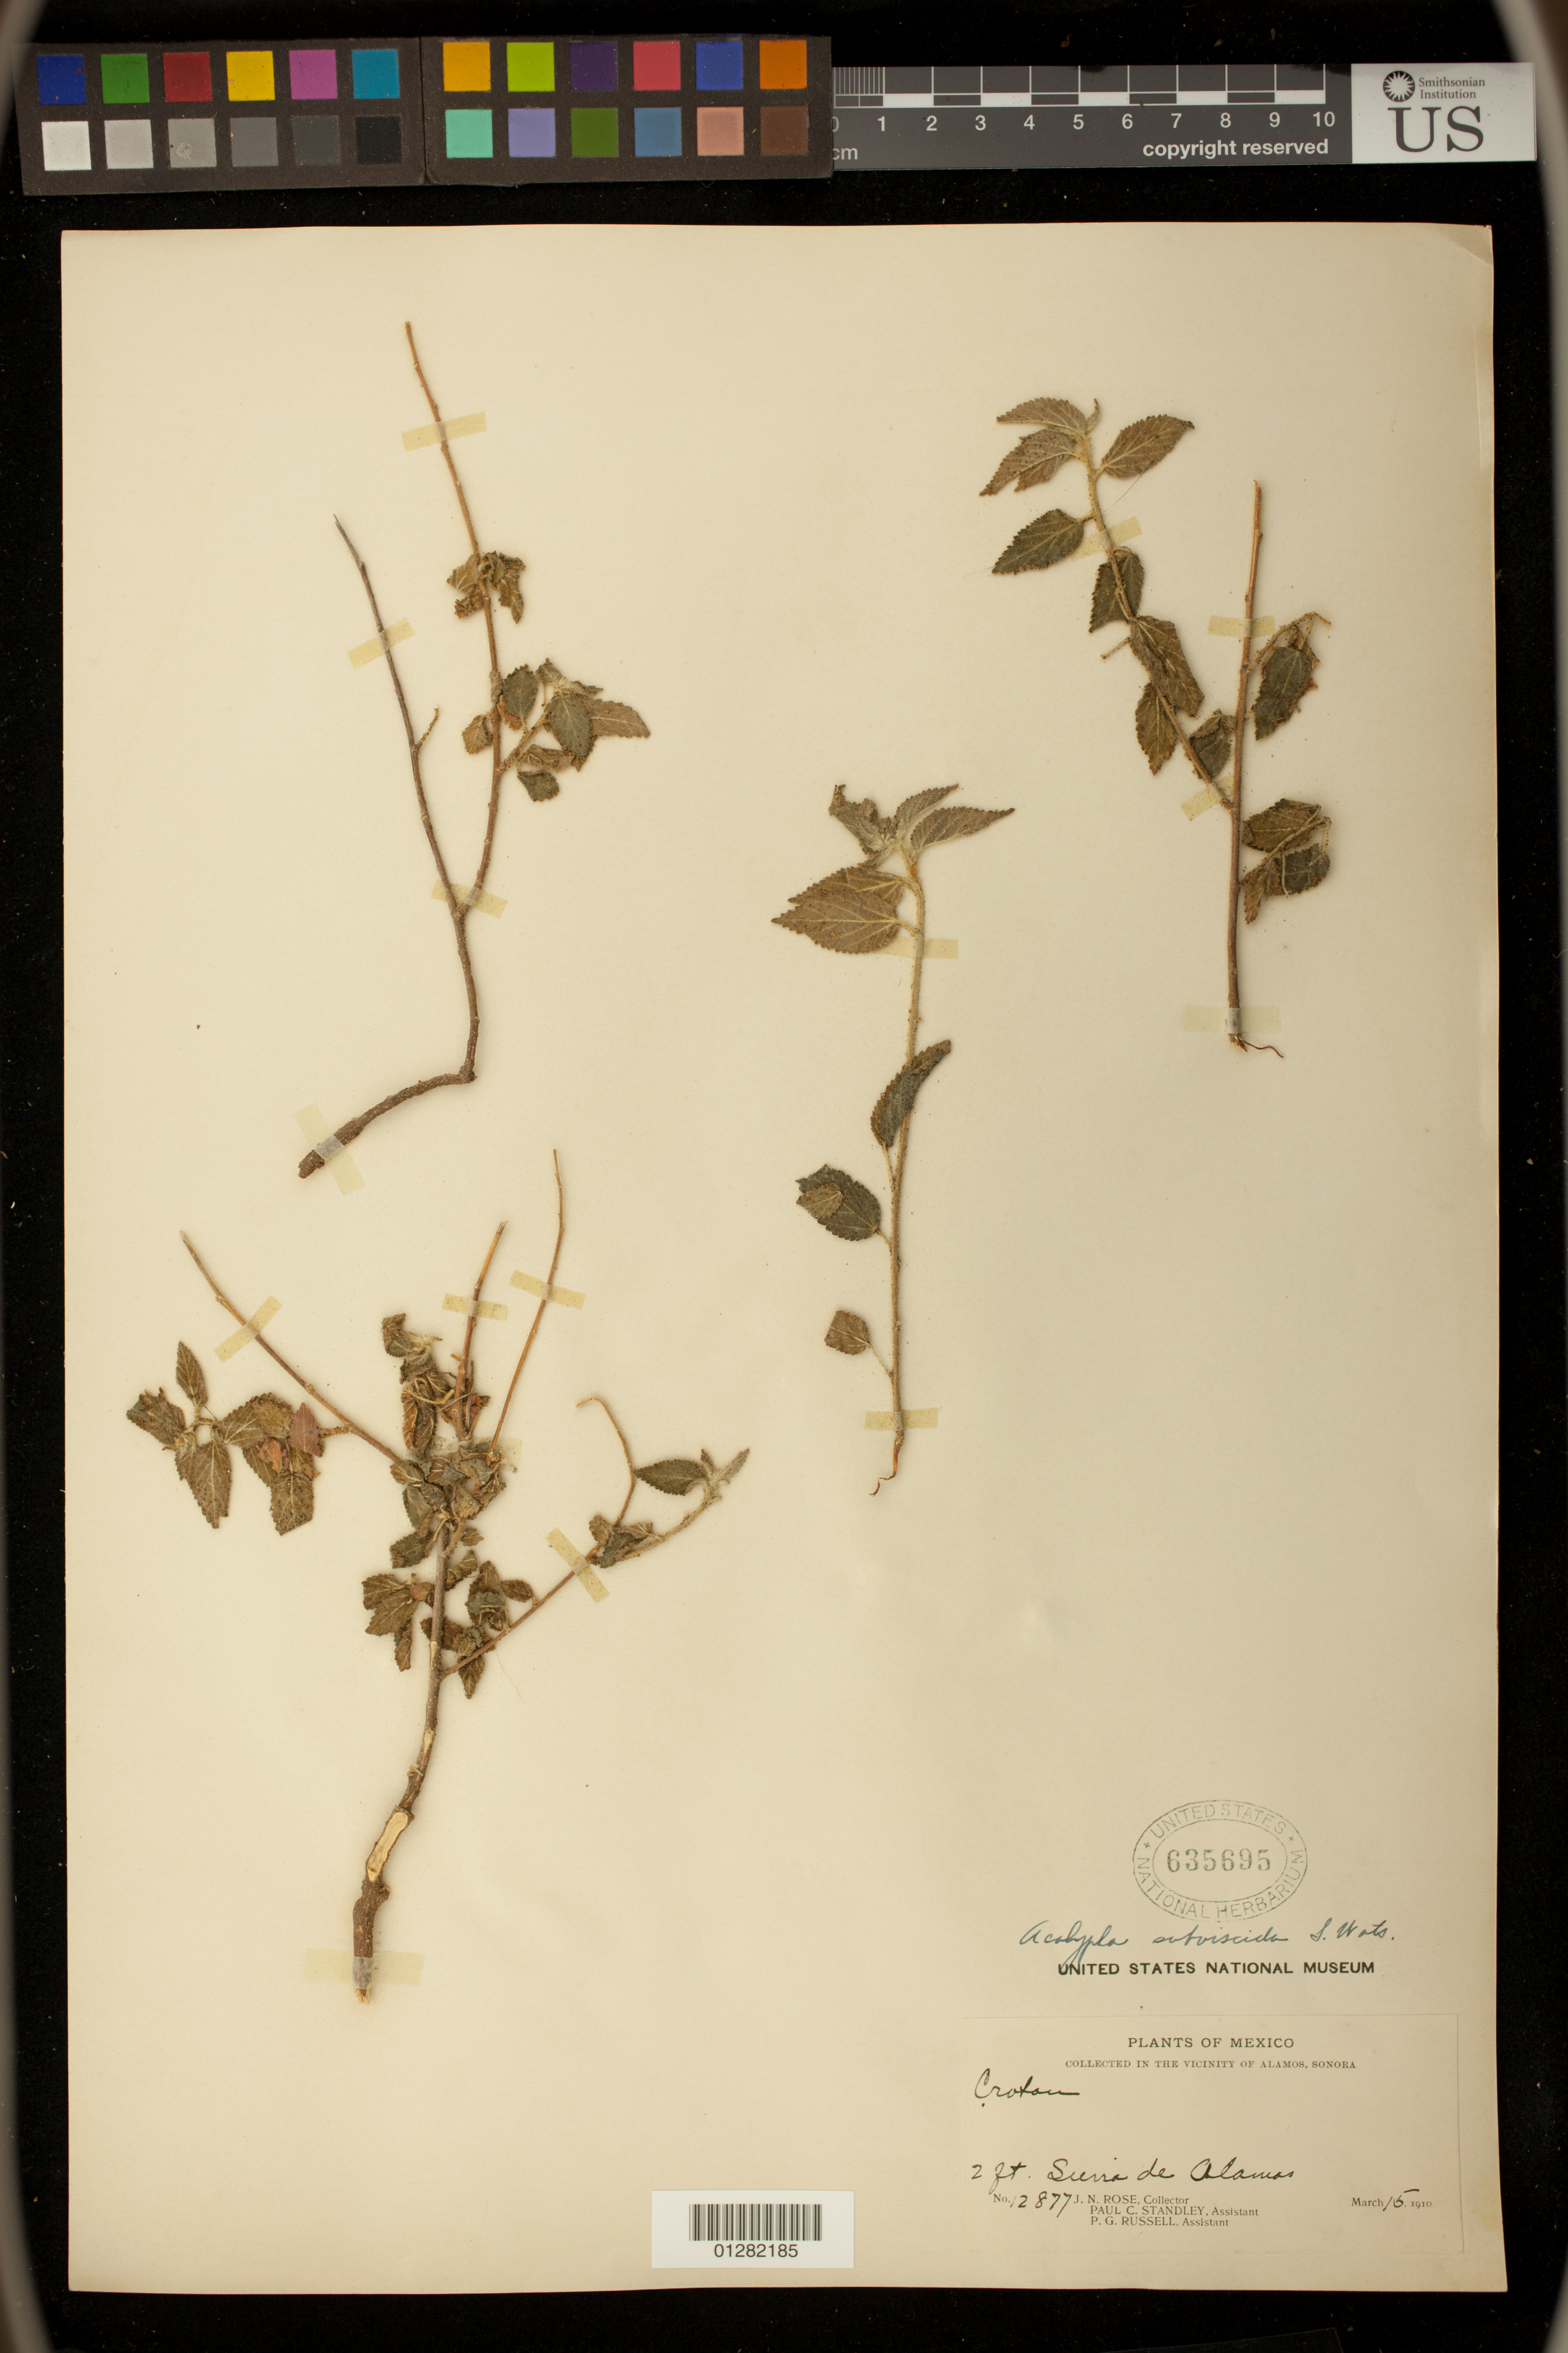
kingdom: Plantae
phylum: Tracheophyta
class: Magnoliopsida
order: Malpighiales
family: Euphorbiaceae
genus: Acalypha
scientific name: Acalypha adenostachya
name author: Müll. Arg.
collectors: J. N. Rose, P. C. Standley & P. G. Russell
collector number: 12877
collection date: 1910-03-15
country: Mexico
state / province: Sonora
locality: Sierra de Alamos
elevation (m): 1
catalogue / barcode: US 635695